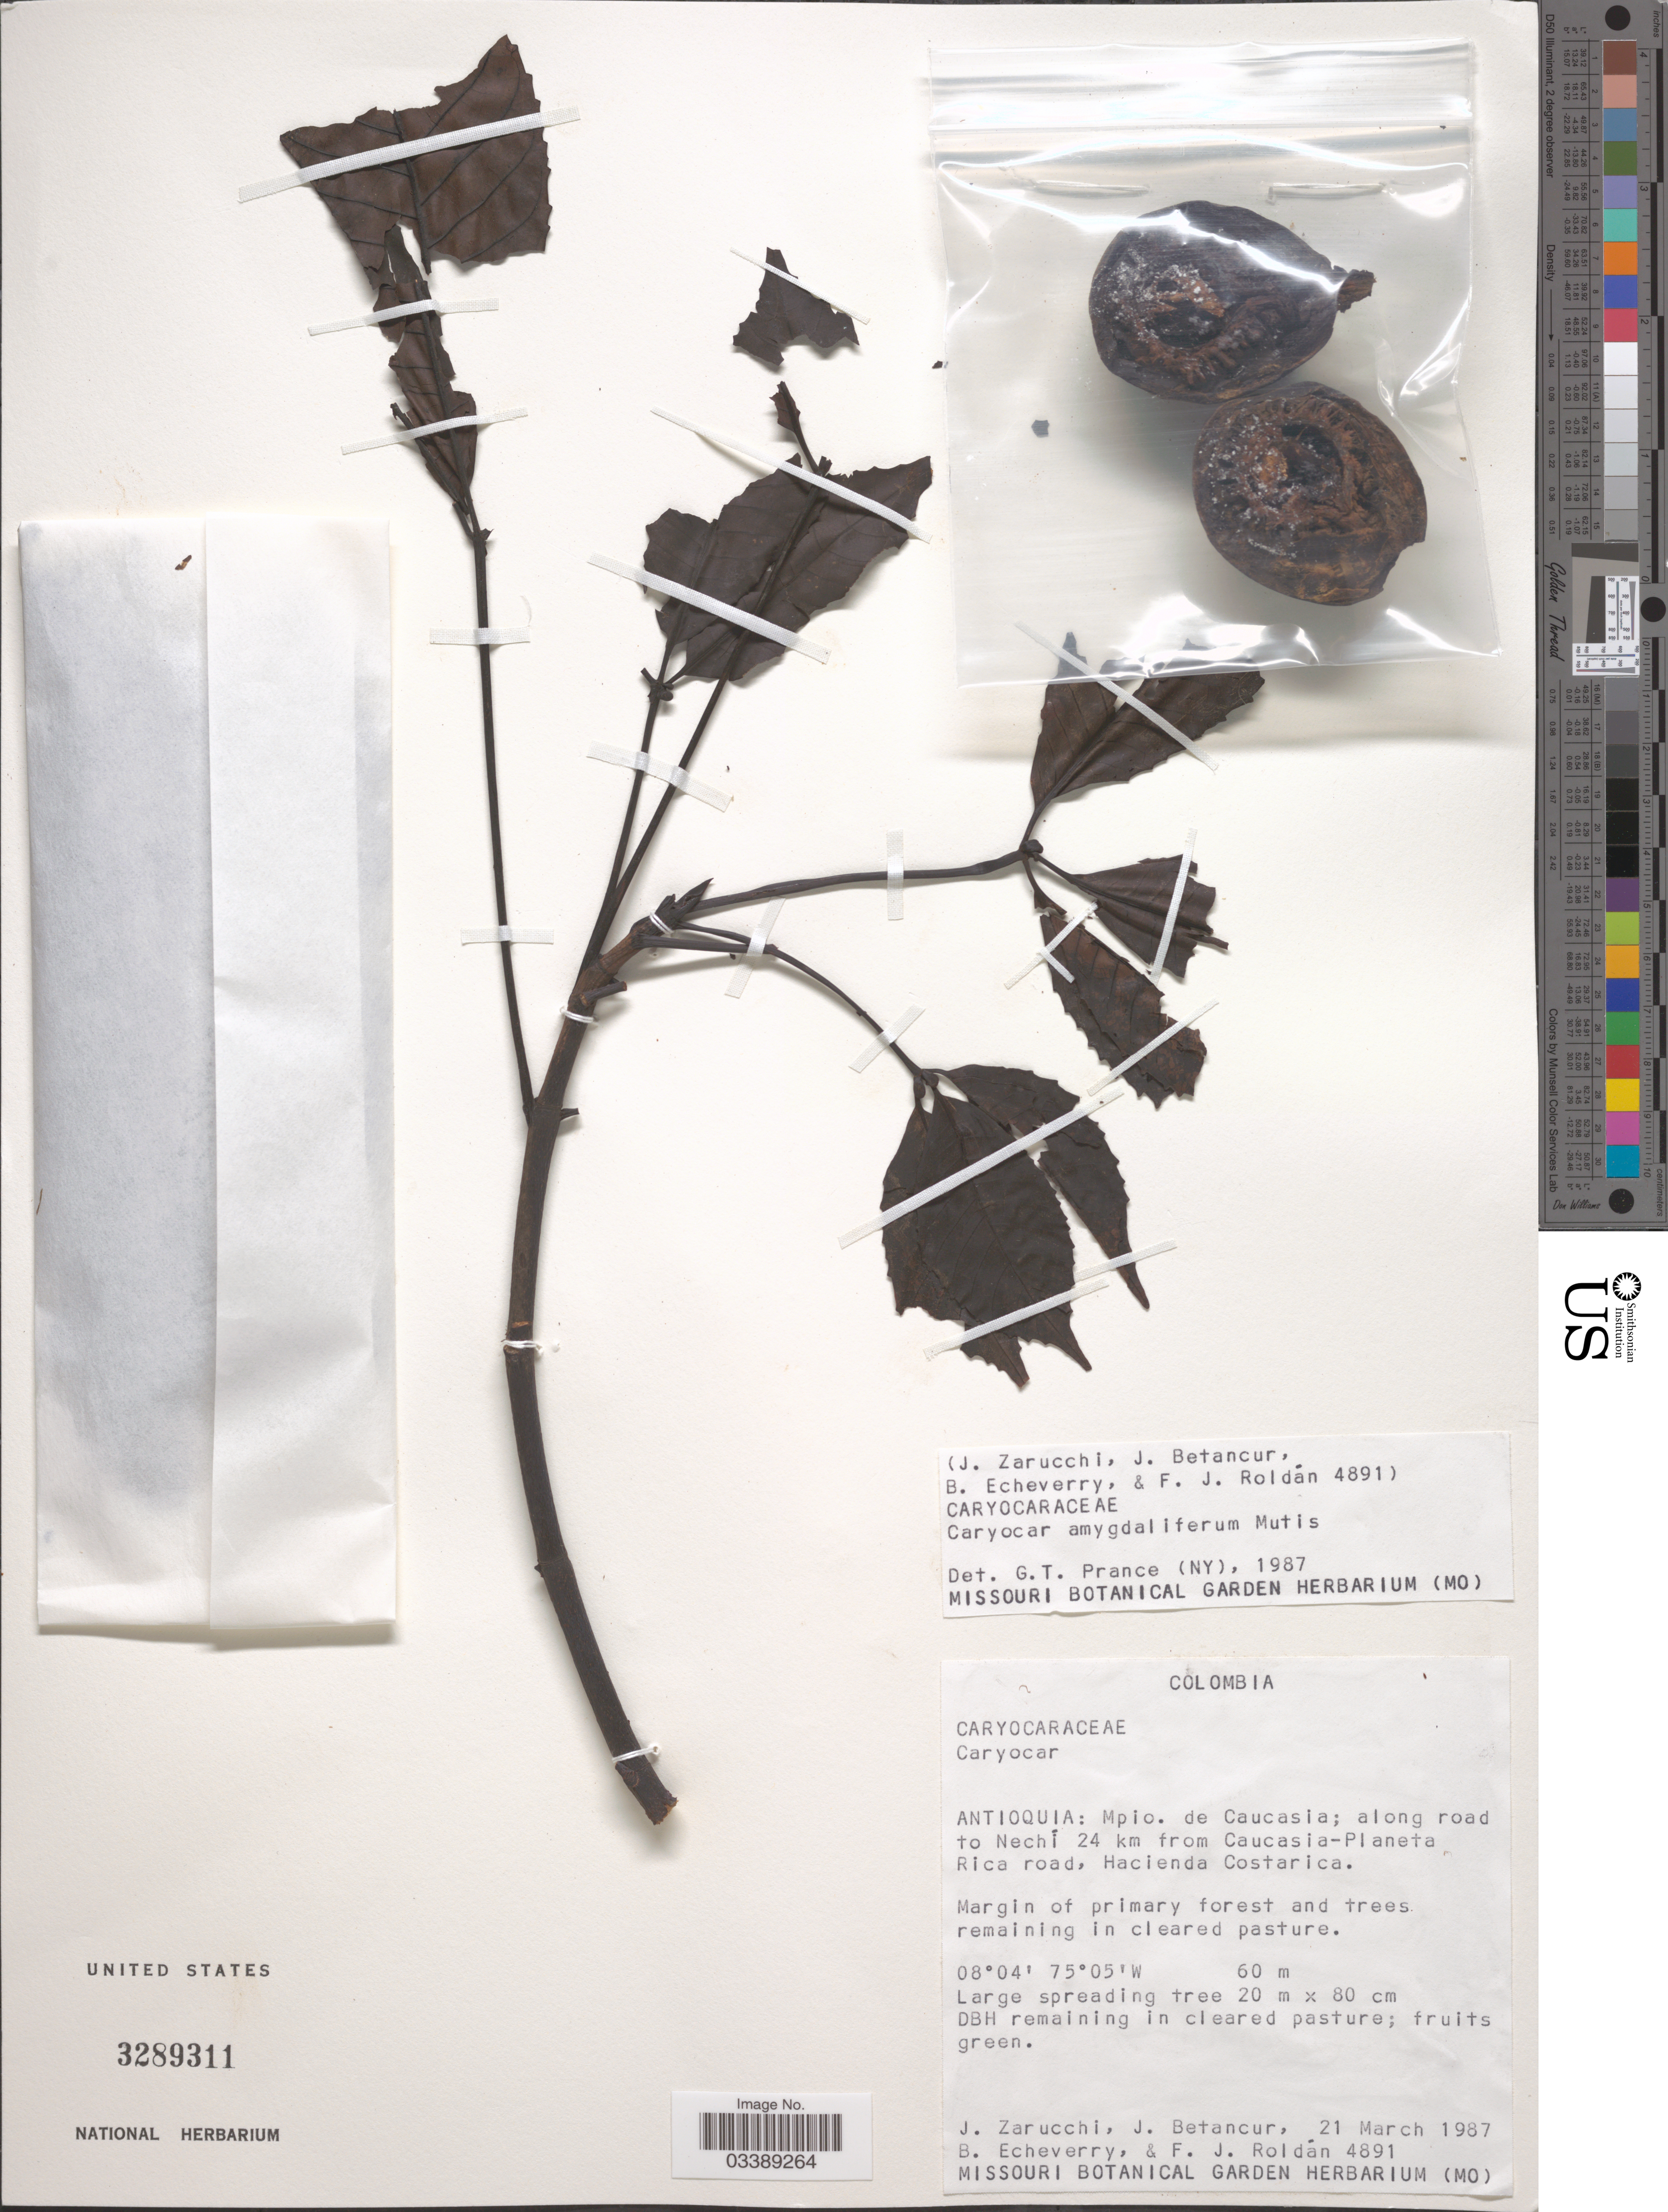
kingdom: Plantae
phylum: Tracheophyta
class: Magnoliopsida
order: Malpighiales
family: Caryocaraceae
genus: Caryocar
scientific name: Caryocar amygdaliferum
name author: Mutis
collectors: J. L. Zarucchi, J. Betancur, B. Echeverry & F. J. Roldán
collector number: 4891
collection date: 1987-03-21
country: Colombia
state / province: Antioquia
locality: Mpio. de Caucasia; along road to Nechí 24 km from Caucasia-Planeta Rica road, Hacienda Costarica.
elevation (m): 60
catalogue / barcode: US 3289311